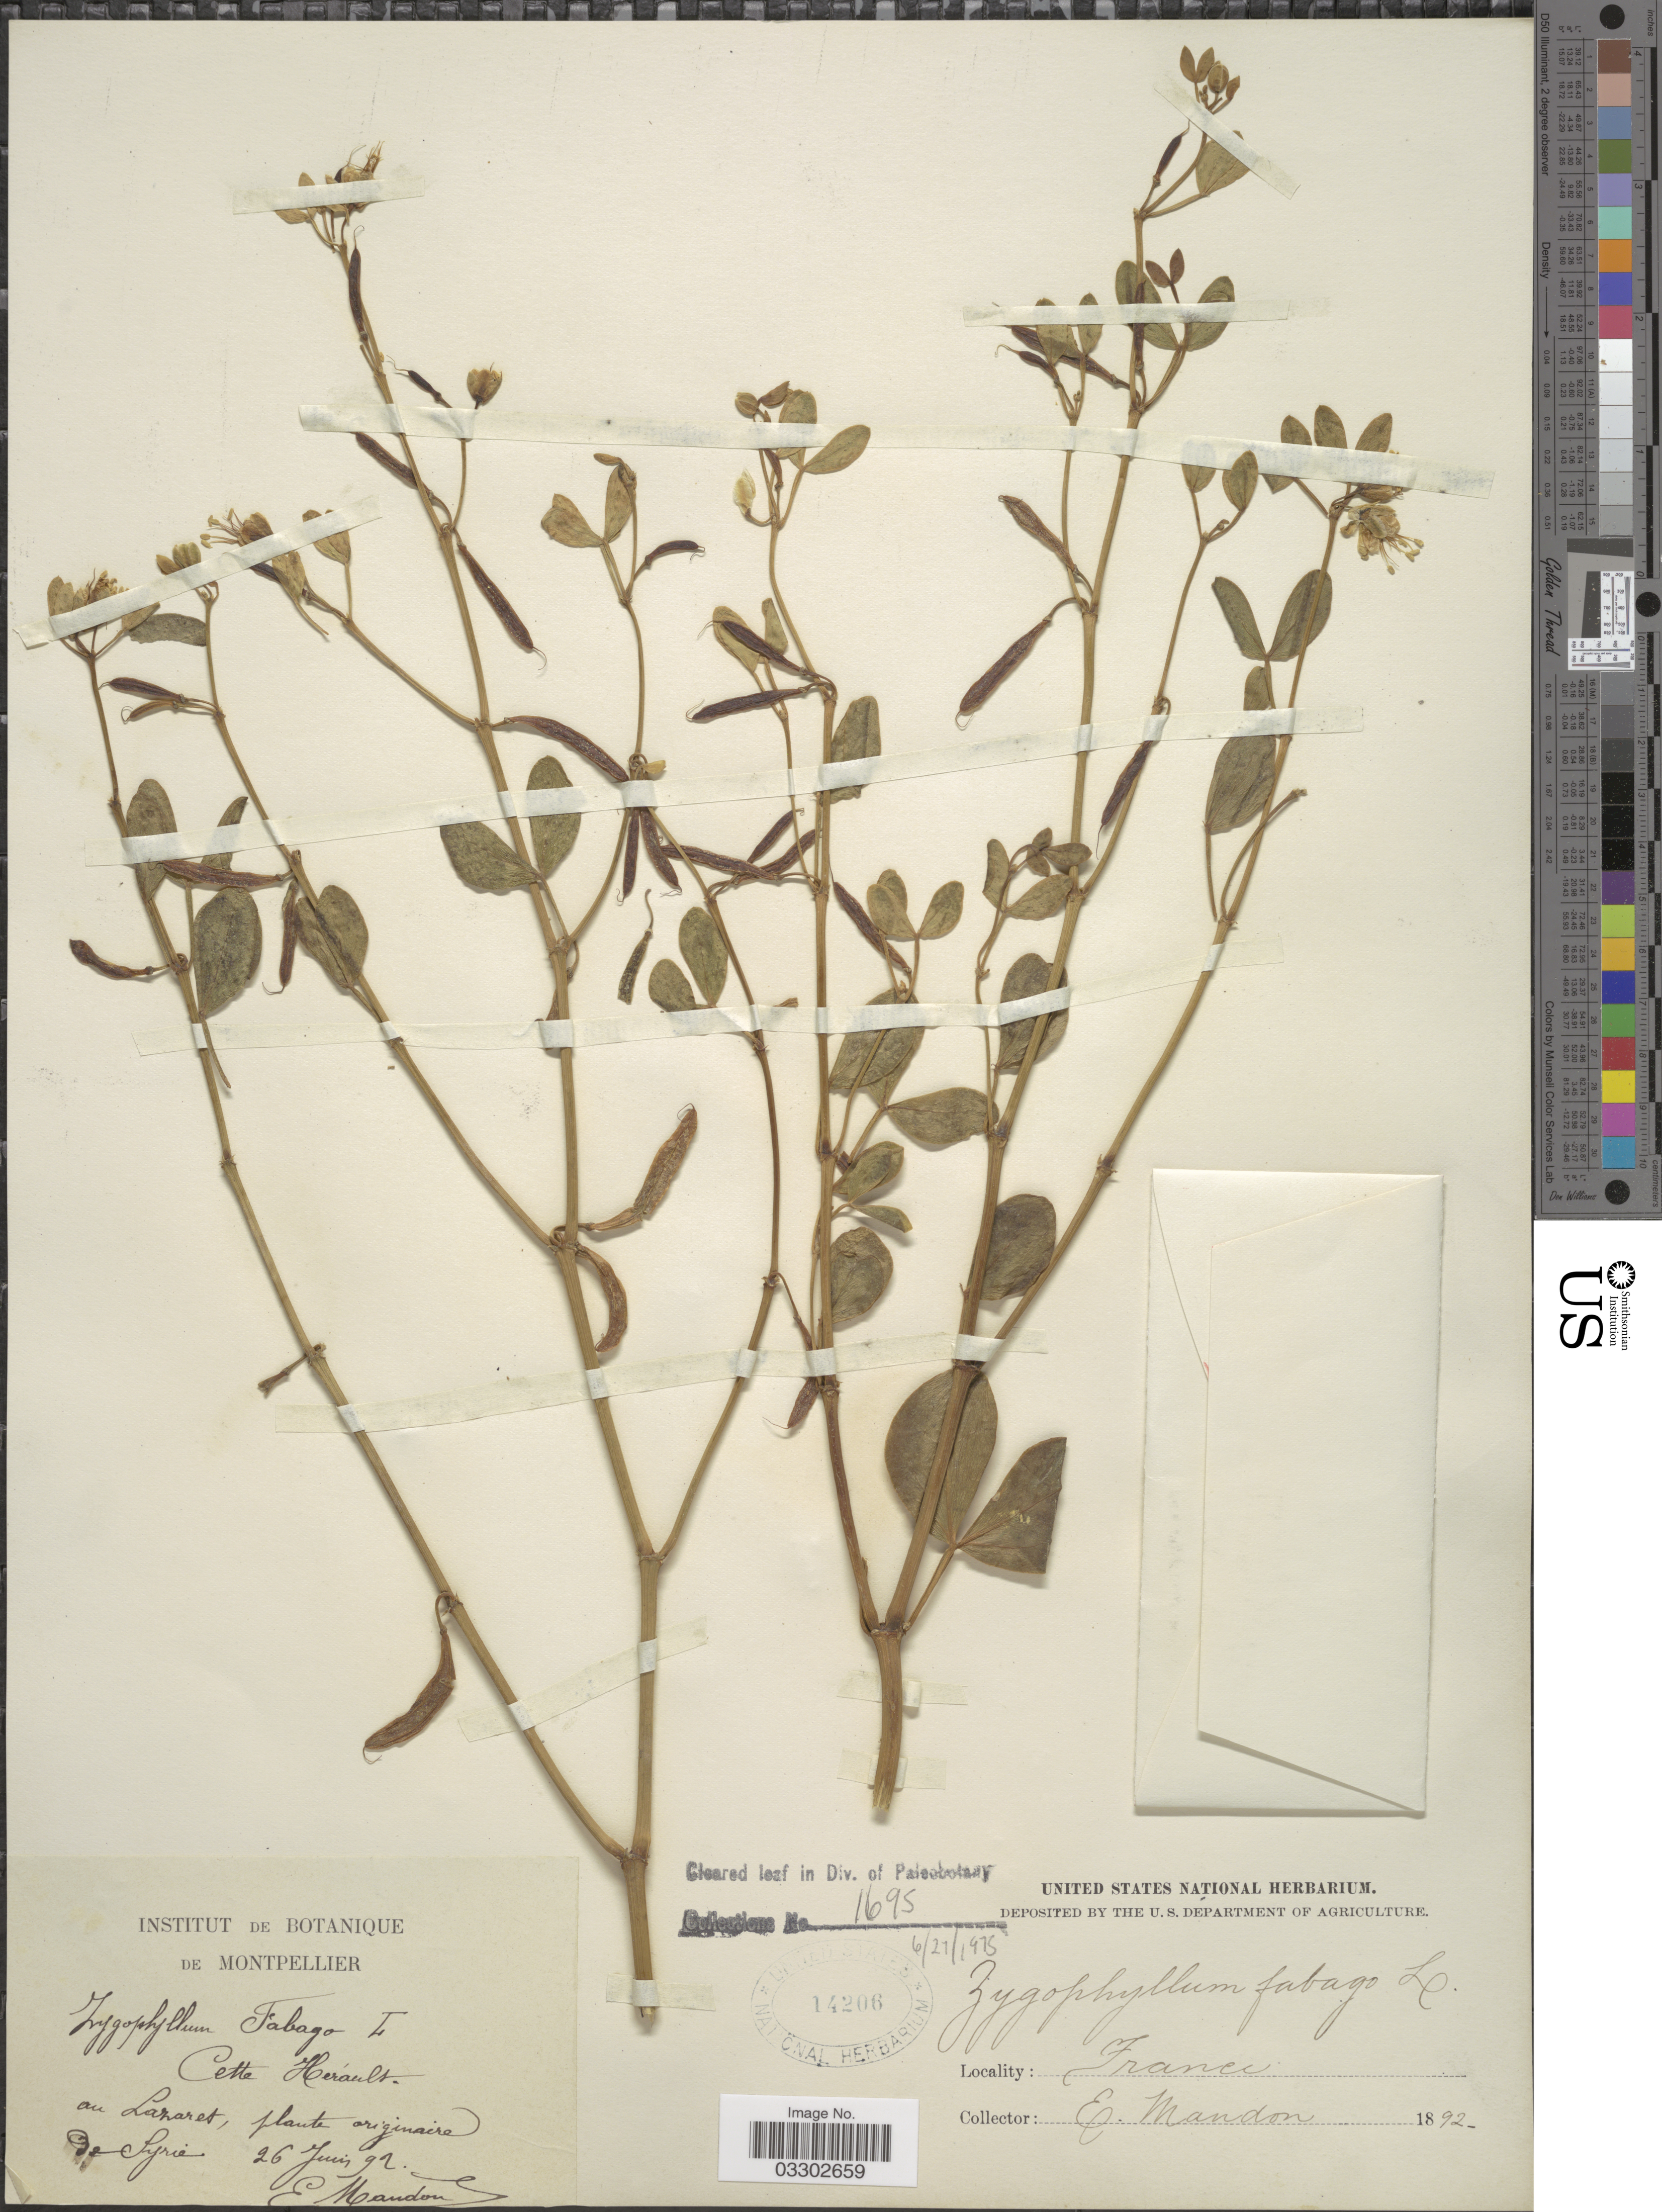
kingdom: Plantae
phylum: Tracheophyta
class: Magnoliopsida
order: Zygophyllales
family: Zygophyllaceae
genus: Zygophyllum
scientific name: Zygophyllum fabago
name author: L.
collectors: E. Mandon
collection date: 1892-06-26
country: France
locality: Cette Hérault, au Lazaret.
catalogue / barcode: US 14206